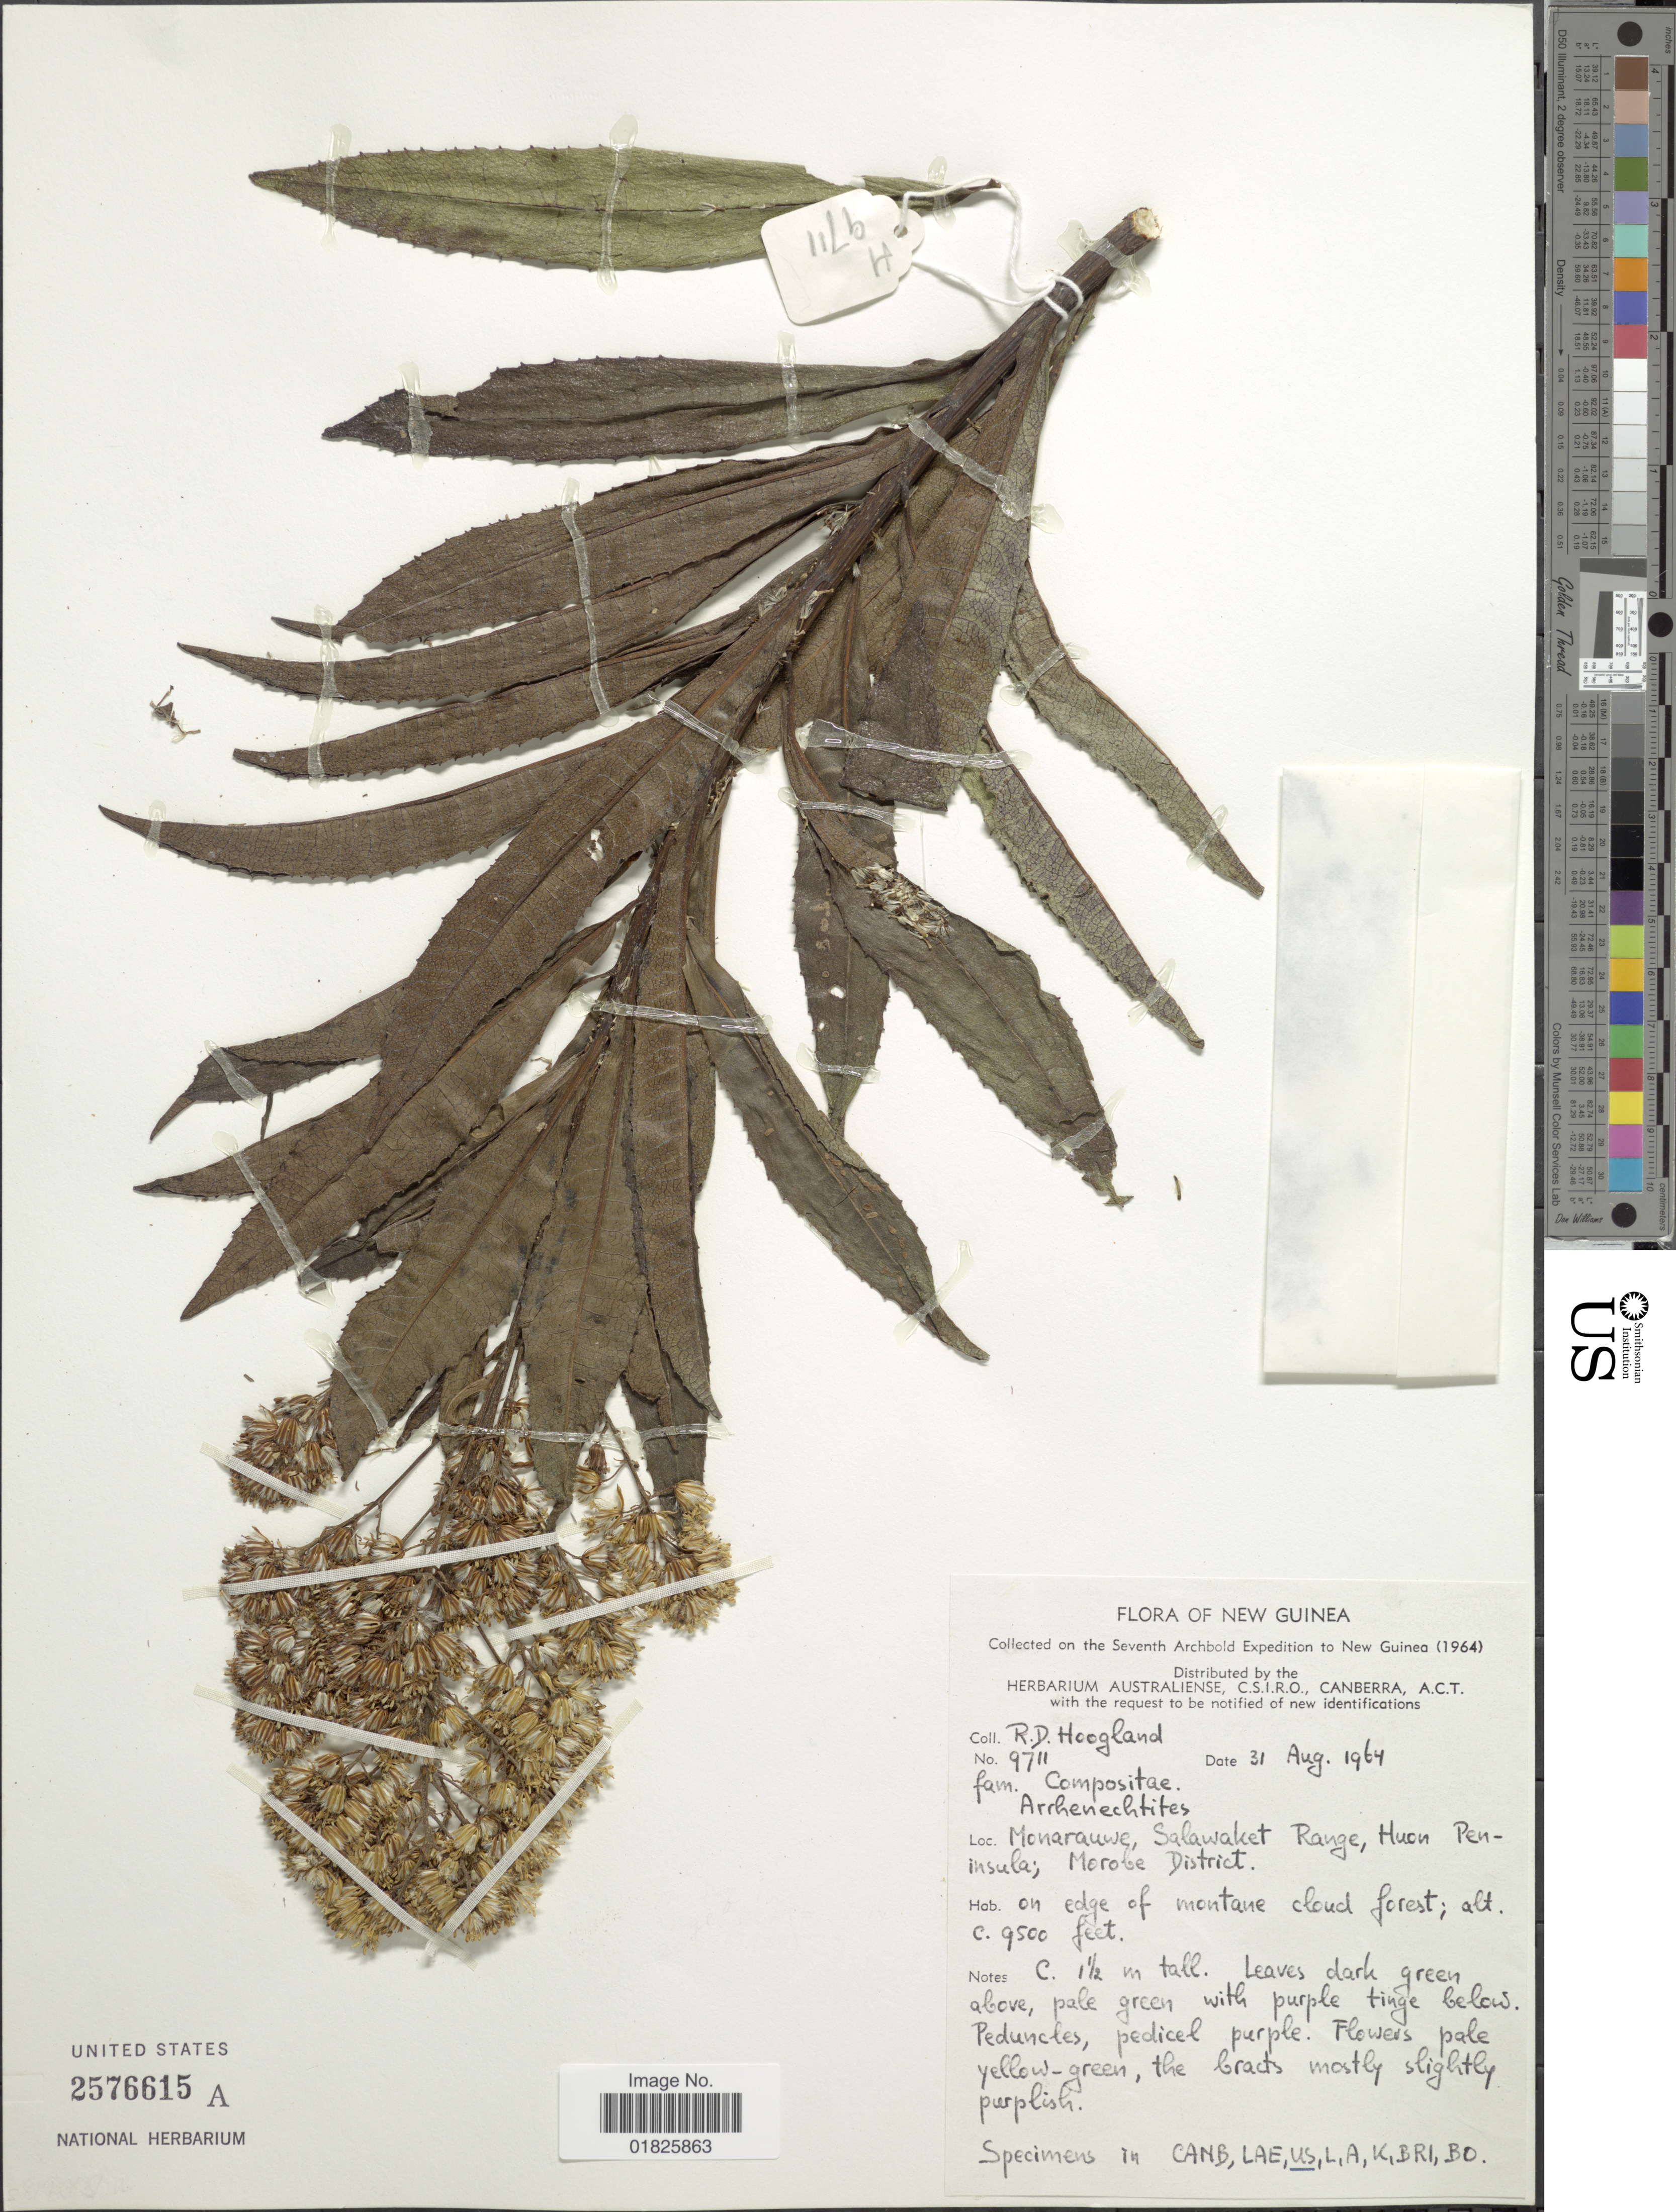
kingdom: Plantae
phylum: Tracheophyta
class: Magnoliopsida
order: Asterales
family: Asteraceae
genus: Arrhenechthites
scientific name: Arrhenechthites sp.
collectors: R. D. Hoogland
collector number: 9711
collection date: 1964-08-31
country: Papua New Guinea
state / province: Morobe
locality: New Guinea, Monarauwe Salawaket Range, Huon Peninsula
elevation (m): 2896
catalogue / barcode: US 2576615A